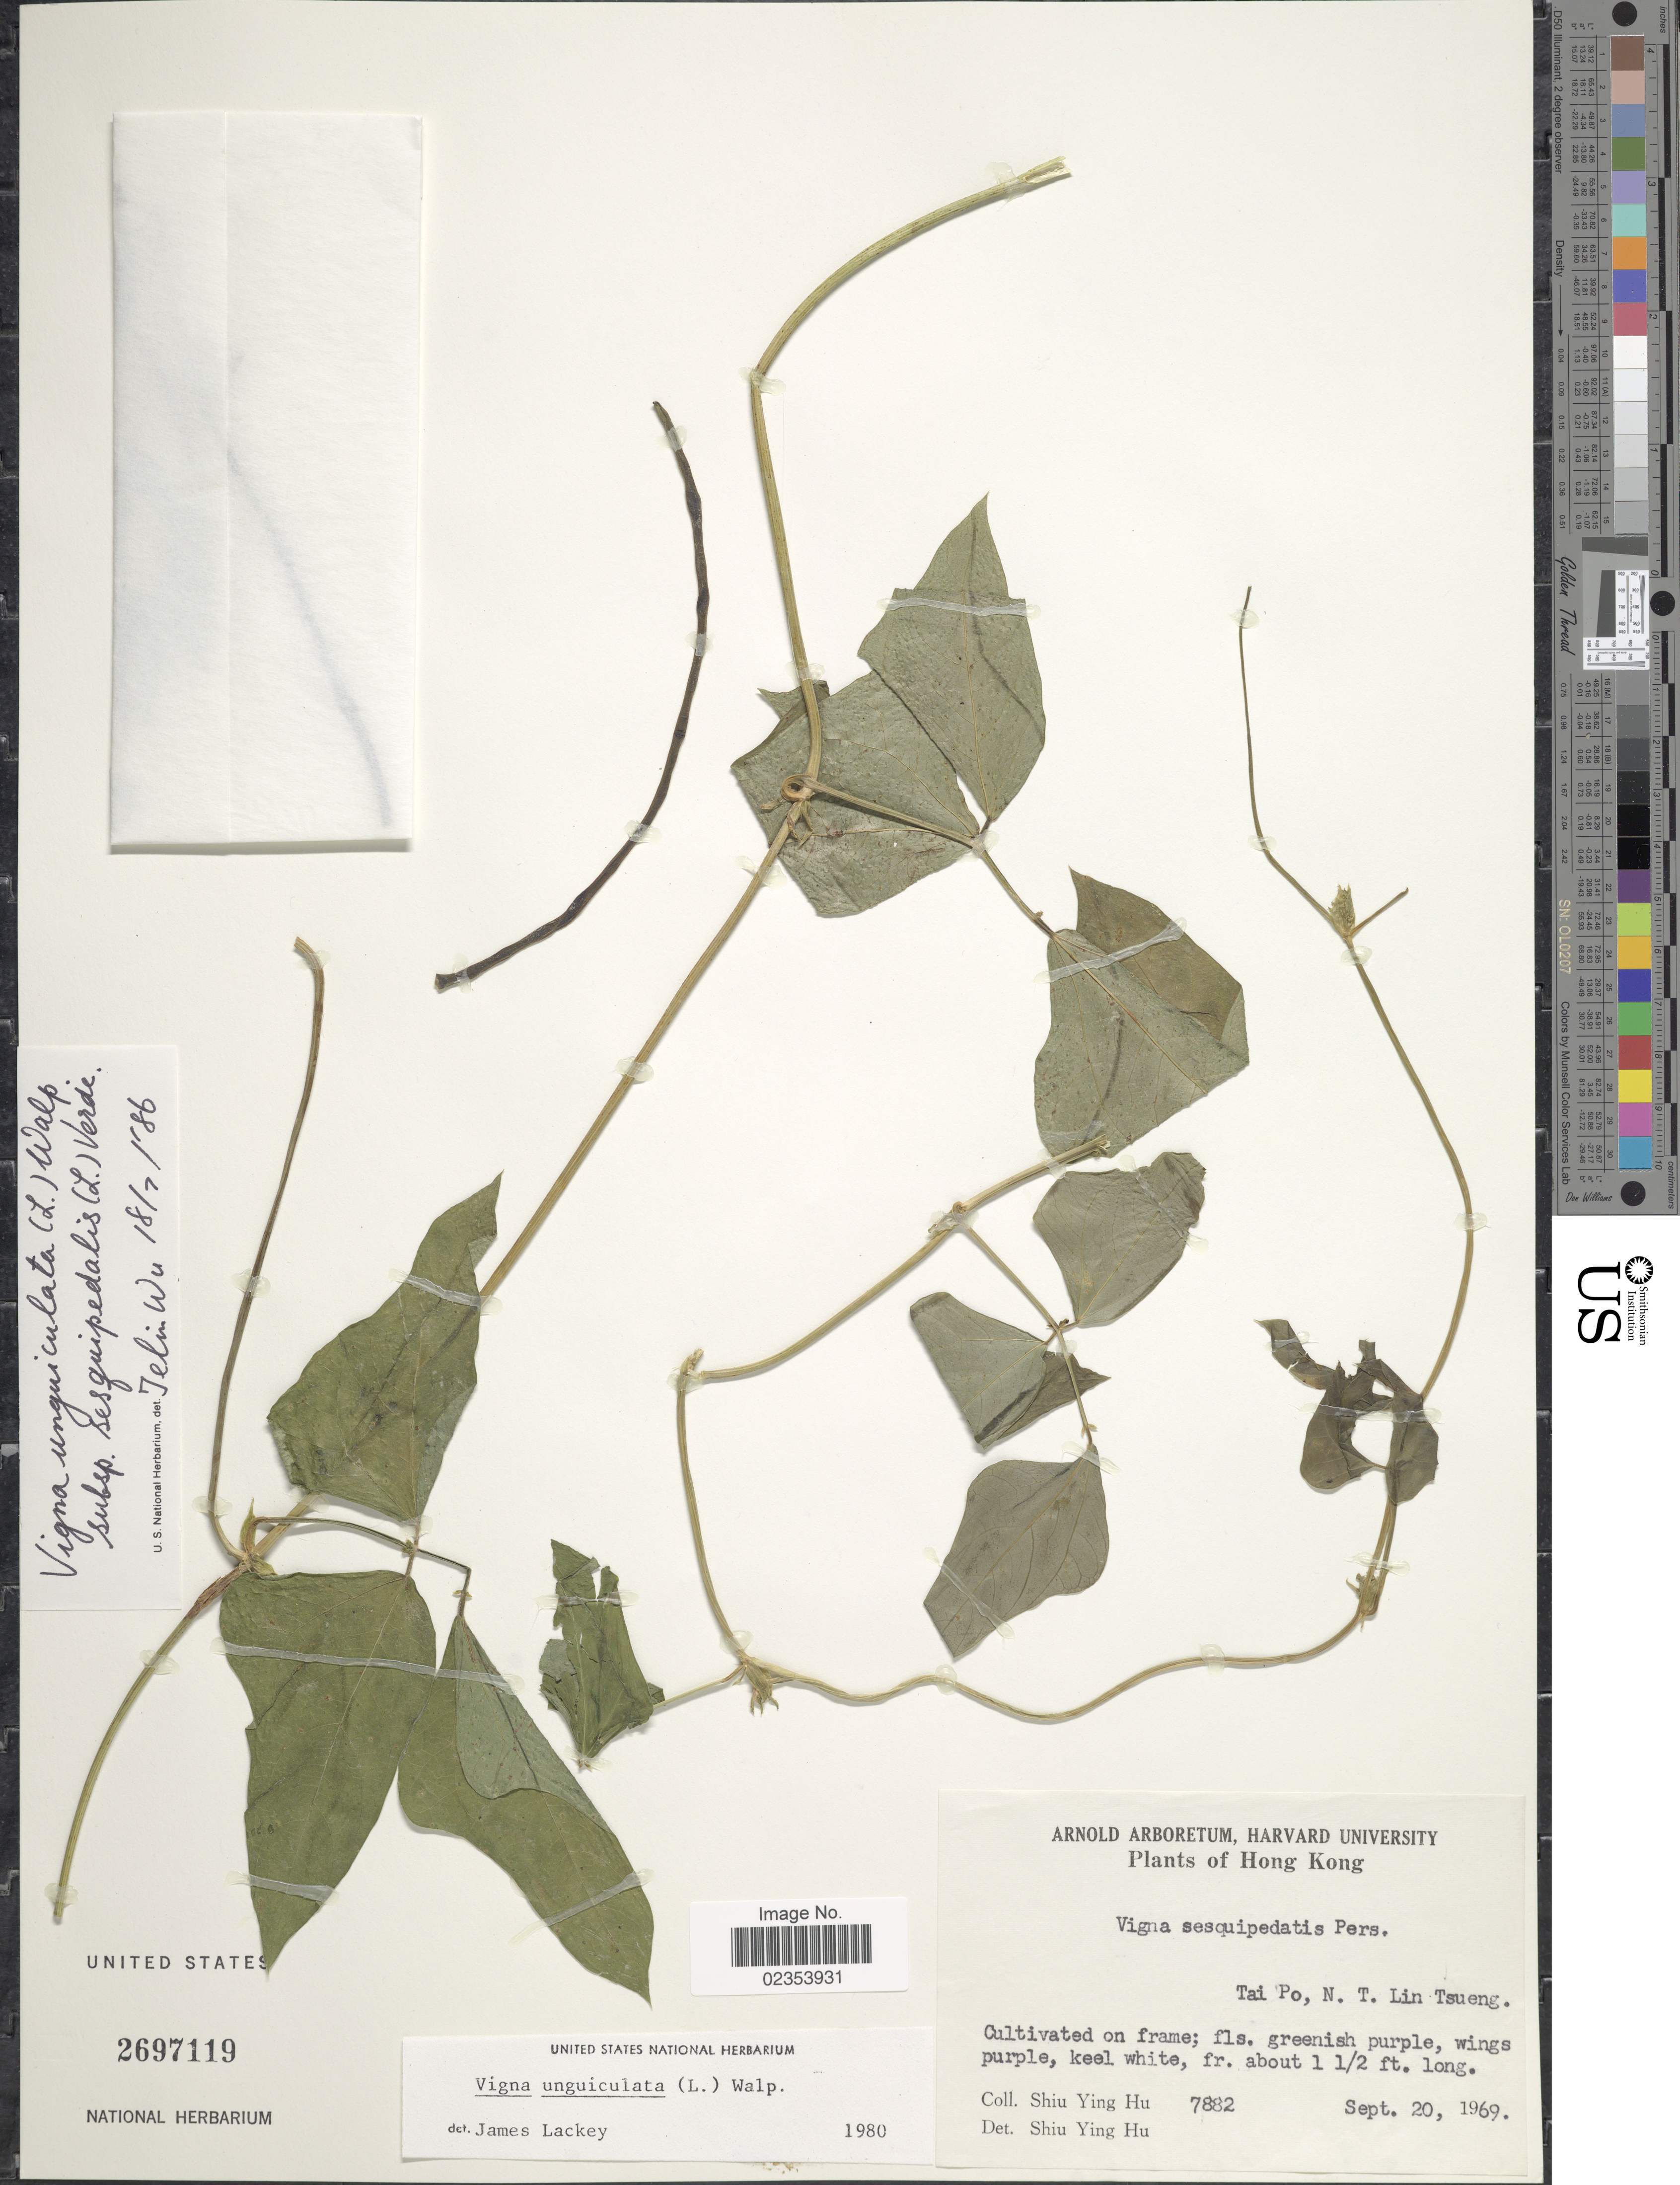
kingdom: Plantae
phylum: Tracheophyta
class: Magnoliopsida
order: Fabales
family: Fabaceae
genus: Vigna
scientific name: Vigna unguiculata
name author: (L.) Walp.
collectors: S. Y. Hu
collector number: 7882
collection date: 1969-09-20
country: China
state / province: Hong Kong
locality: Hong Kong. Tai Po, N.T. Lin Tsueng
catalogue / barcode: US 2697119